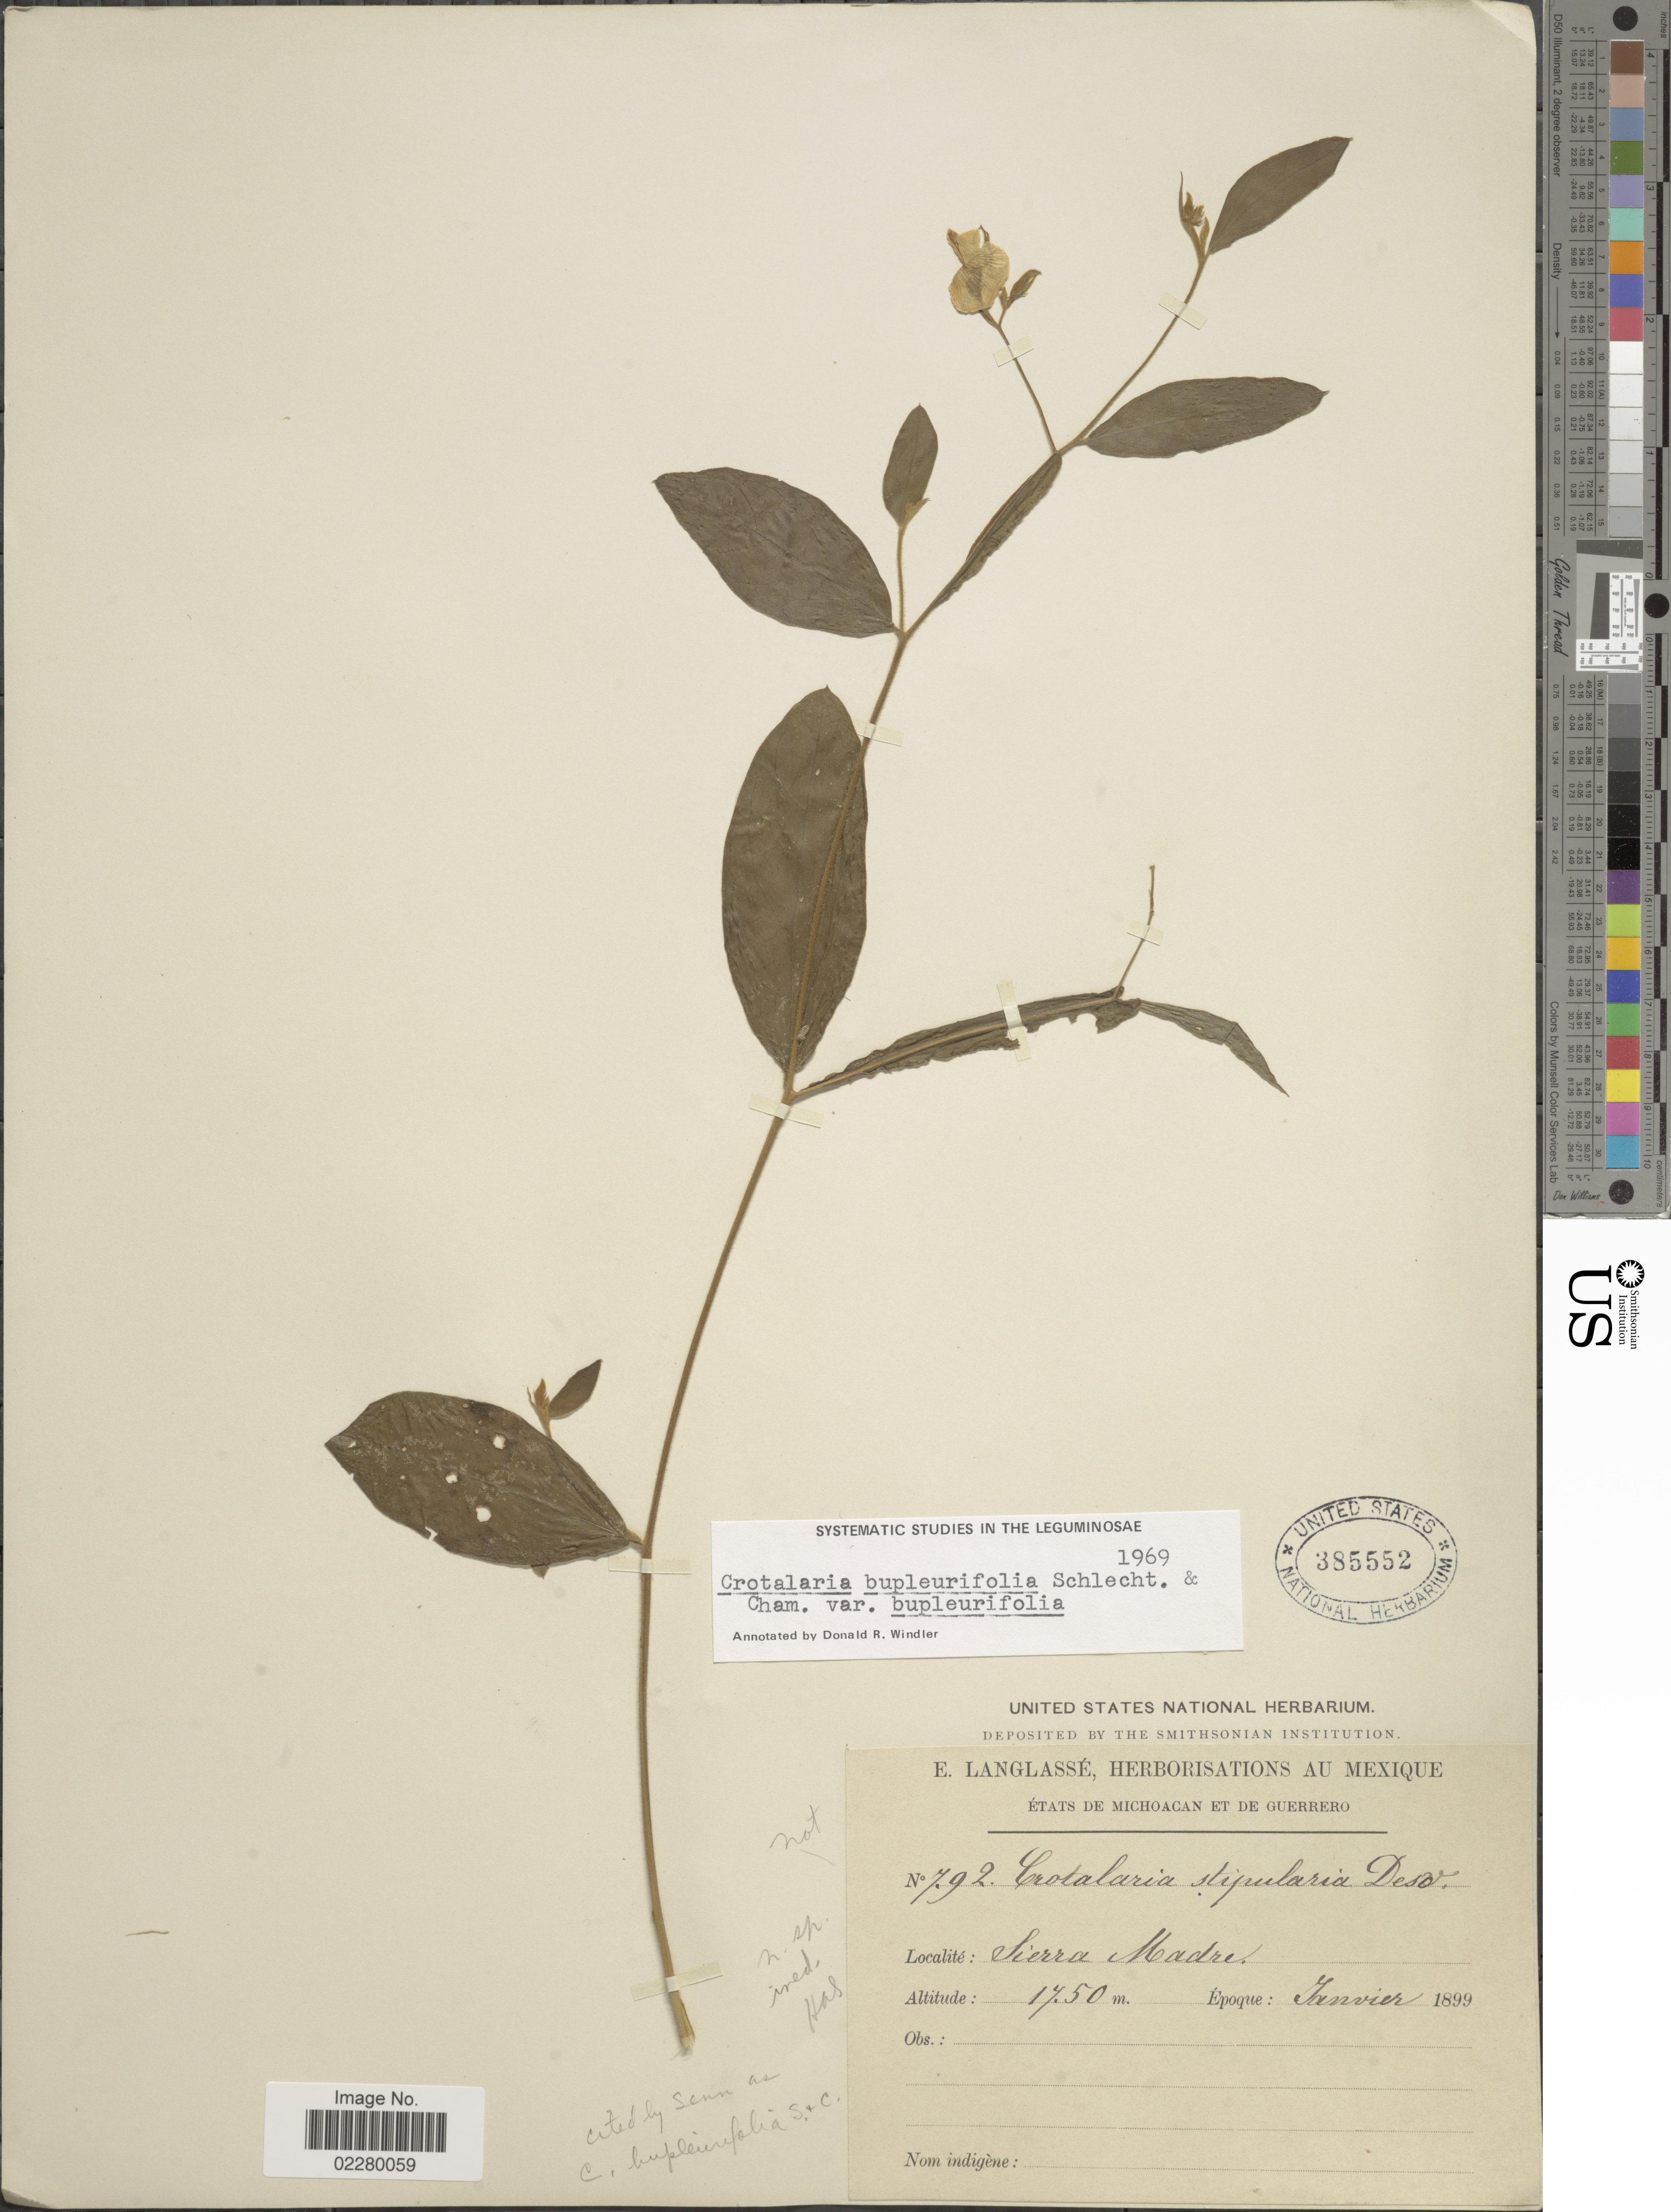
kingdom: Plantae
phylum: Tracheophyta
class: Magnoliopsida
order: Fabales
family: Fabaceae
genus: Crotalaria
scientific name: Crotalaria bupleurifolia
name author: Schltdl. & Cham.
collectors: E. Langlassé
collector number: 792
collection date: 1899-01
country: Mexico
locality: États de Michoacan et de Guerrero. Sierra Madre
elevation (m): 1750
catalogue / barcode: US 385552